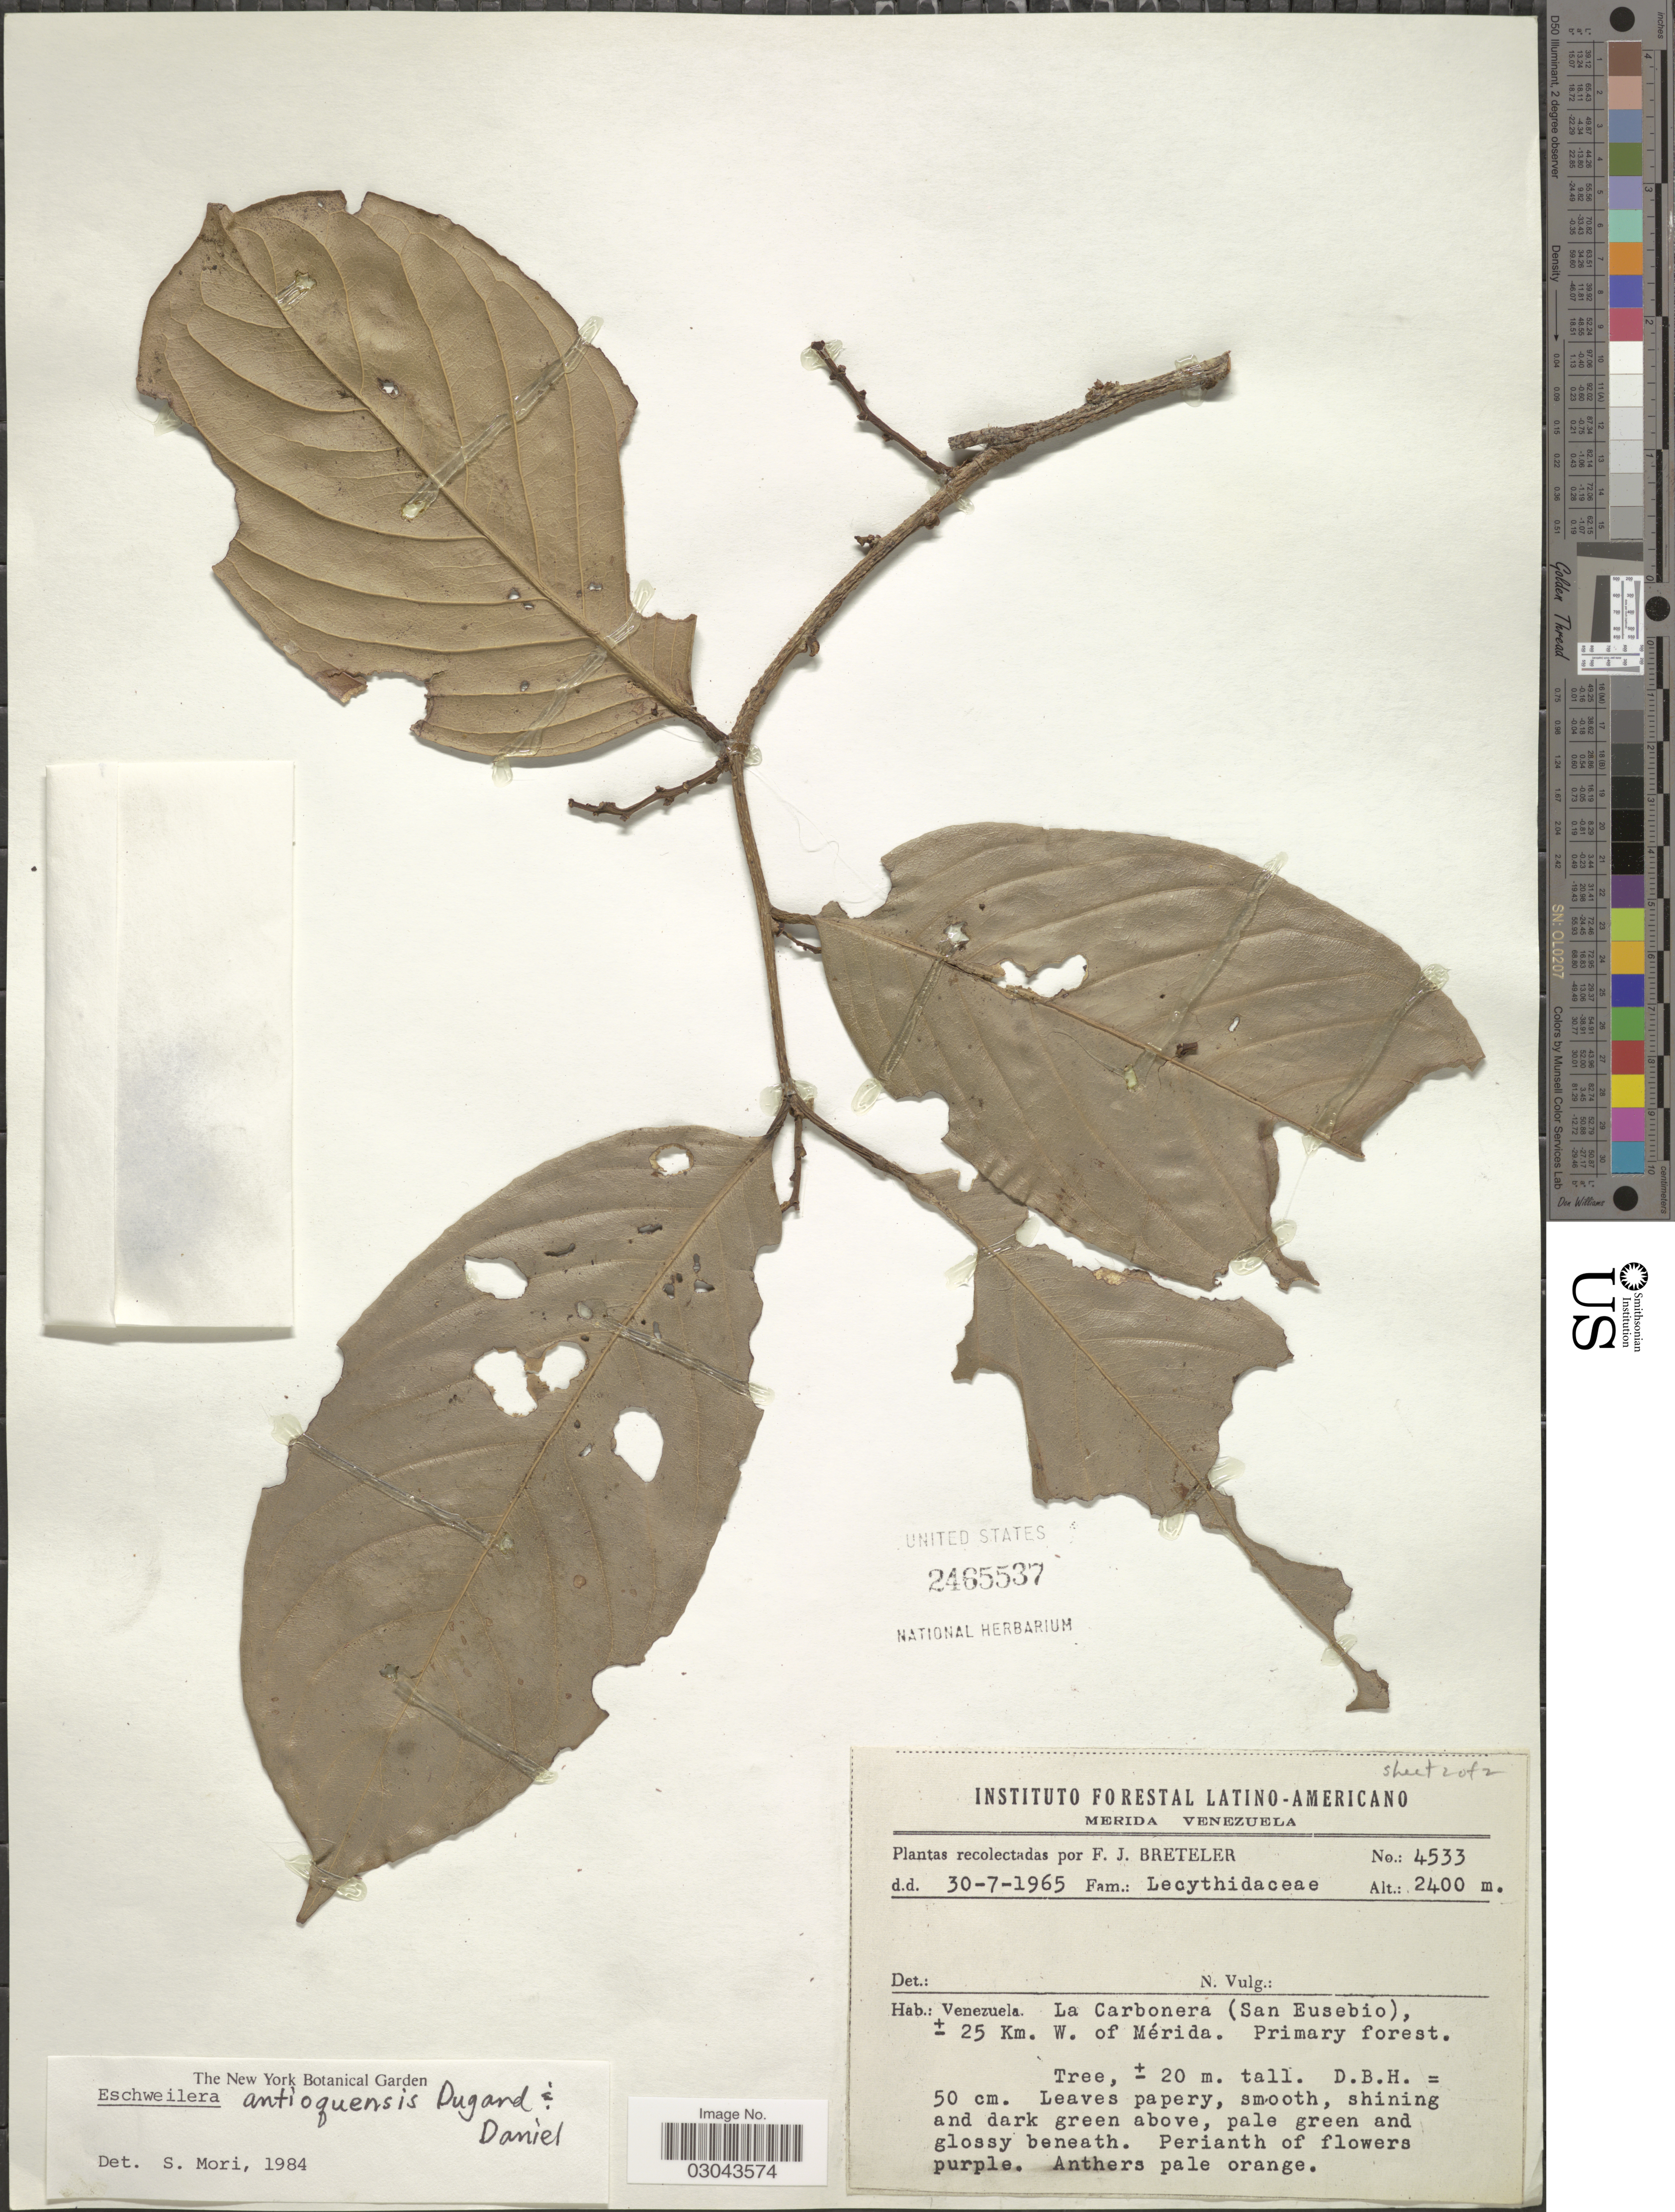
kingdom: Plantae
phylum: Tracheophyta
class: Magnoliopsida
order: Ericales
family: Lecythidaceae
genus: Eschweilera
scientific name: Eschweilera antioquensis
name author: Dugand G. & Daniel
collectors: F. J. Breteler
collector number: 4533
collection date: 1965-07-30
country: Venezuela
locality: La Carbonera (San Eusebio), ± 25 Km. W. of Mérida.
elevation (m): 2400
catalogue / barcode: US 2465537